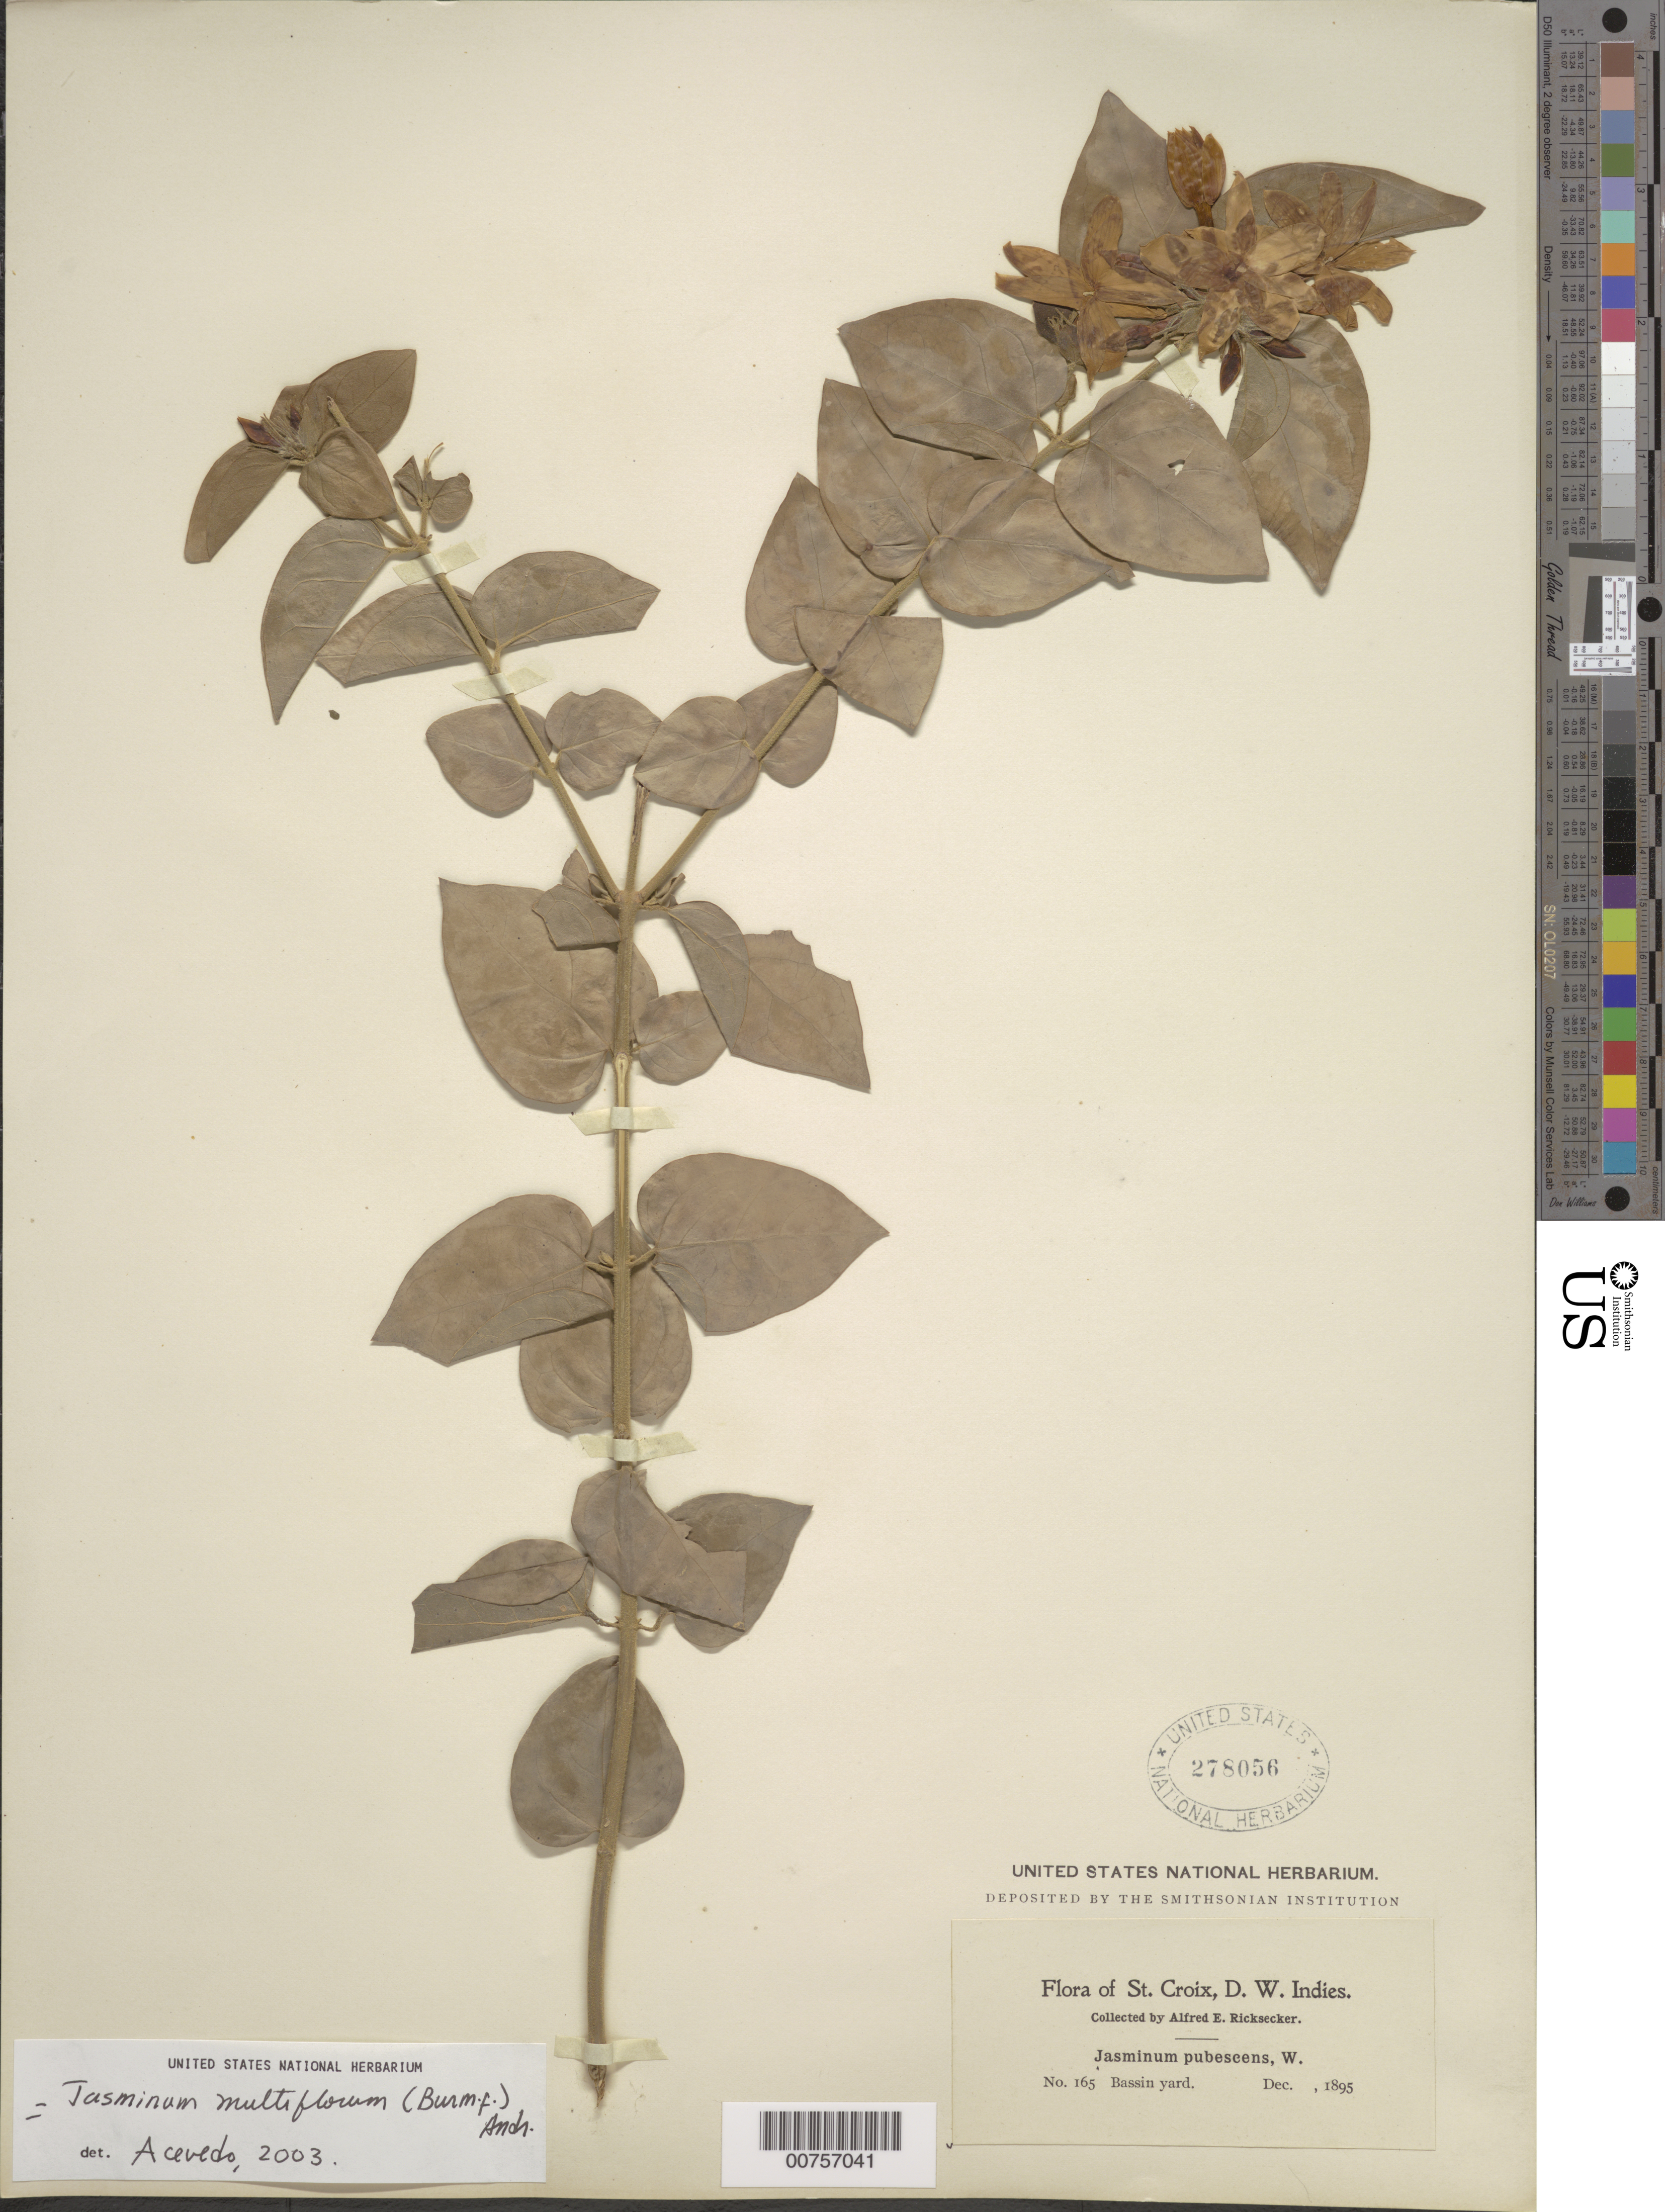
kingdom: Plantae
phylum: Tracheophyta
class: Magnoliopsida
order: Lamiales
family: Oleaceae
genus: Jasminum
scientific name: Jasminum multiflorum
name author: (Burm. f.) Andrews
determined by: Acevedo-Rodríguez, P., (BOT), Smithsonian Institution - National Museum of Natural History (UNITED STATES)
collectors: A. E. Ricksecker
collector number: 165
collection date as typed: Dec 1895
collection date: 1895-12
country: U.S. Virgin Islands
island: St. Croix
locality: Bassin yard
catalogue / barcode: US 278056